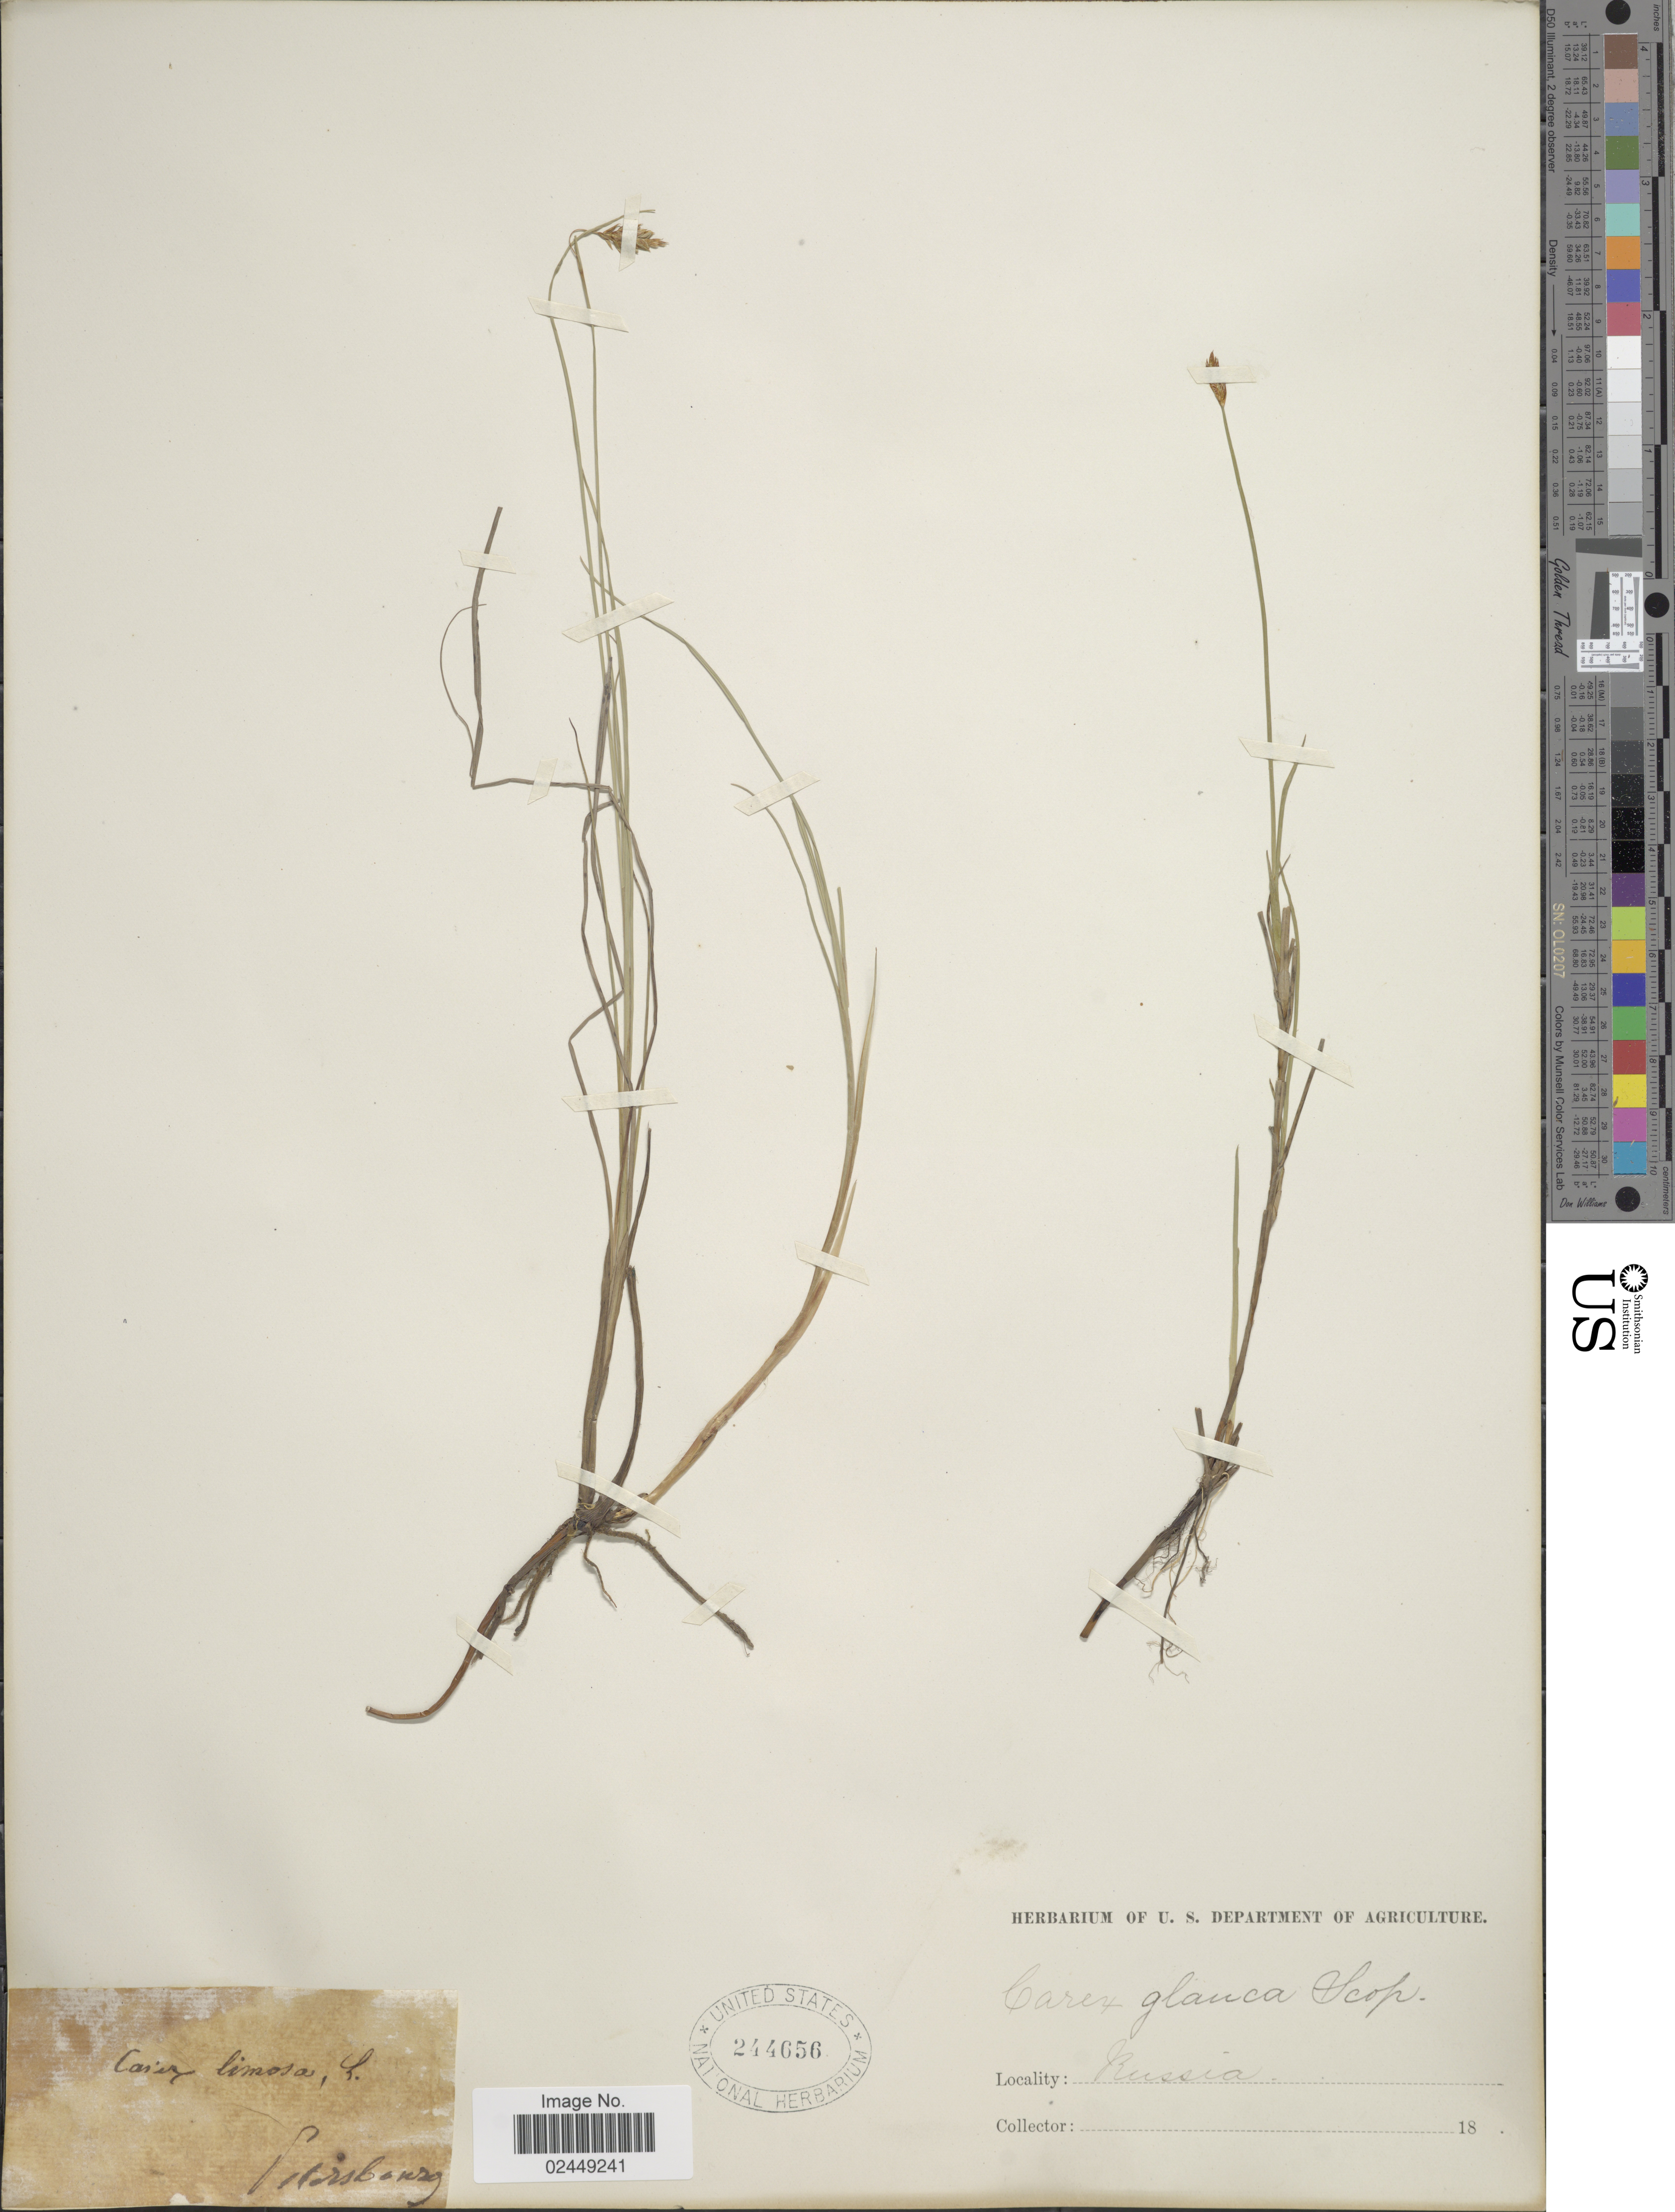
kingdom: Plantae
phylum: Tracheophyta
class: Liliopsida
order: Poales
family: Cyperaceae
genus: Carex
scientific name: Carex flacca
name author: Schreb.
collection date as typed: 18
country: Russian Federation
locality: Petersburg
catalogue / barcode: US 244656